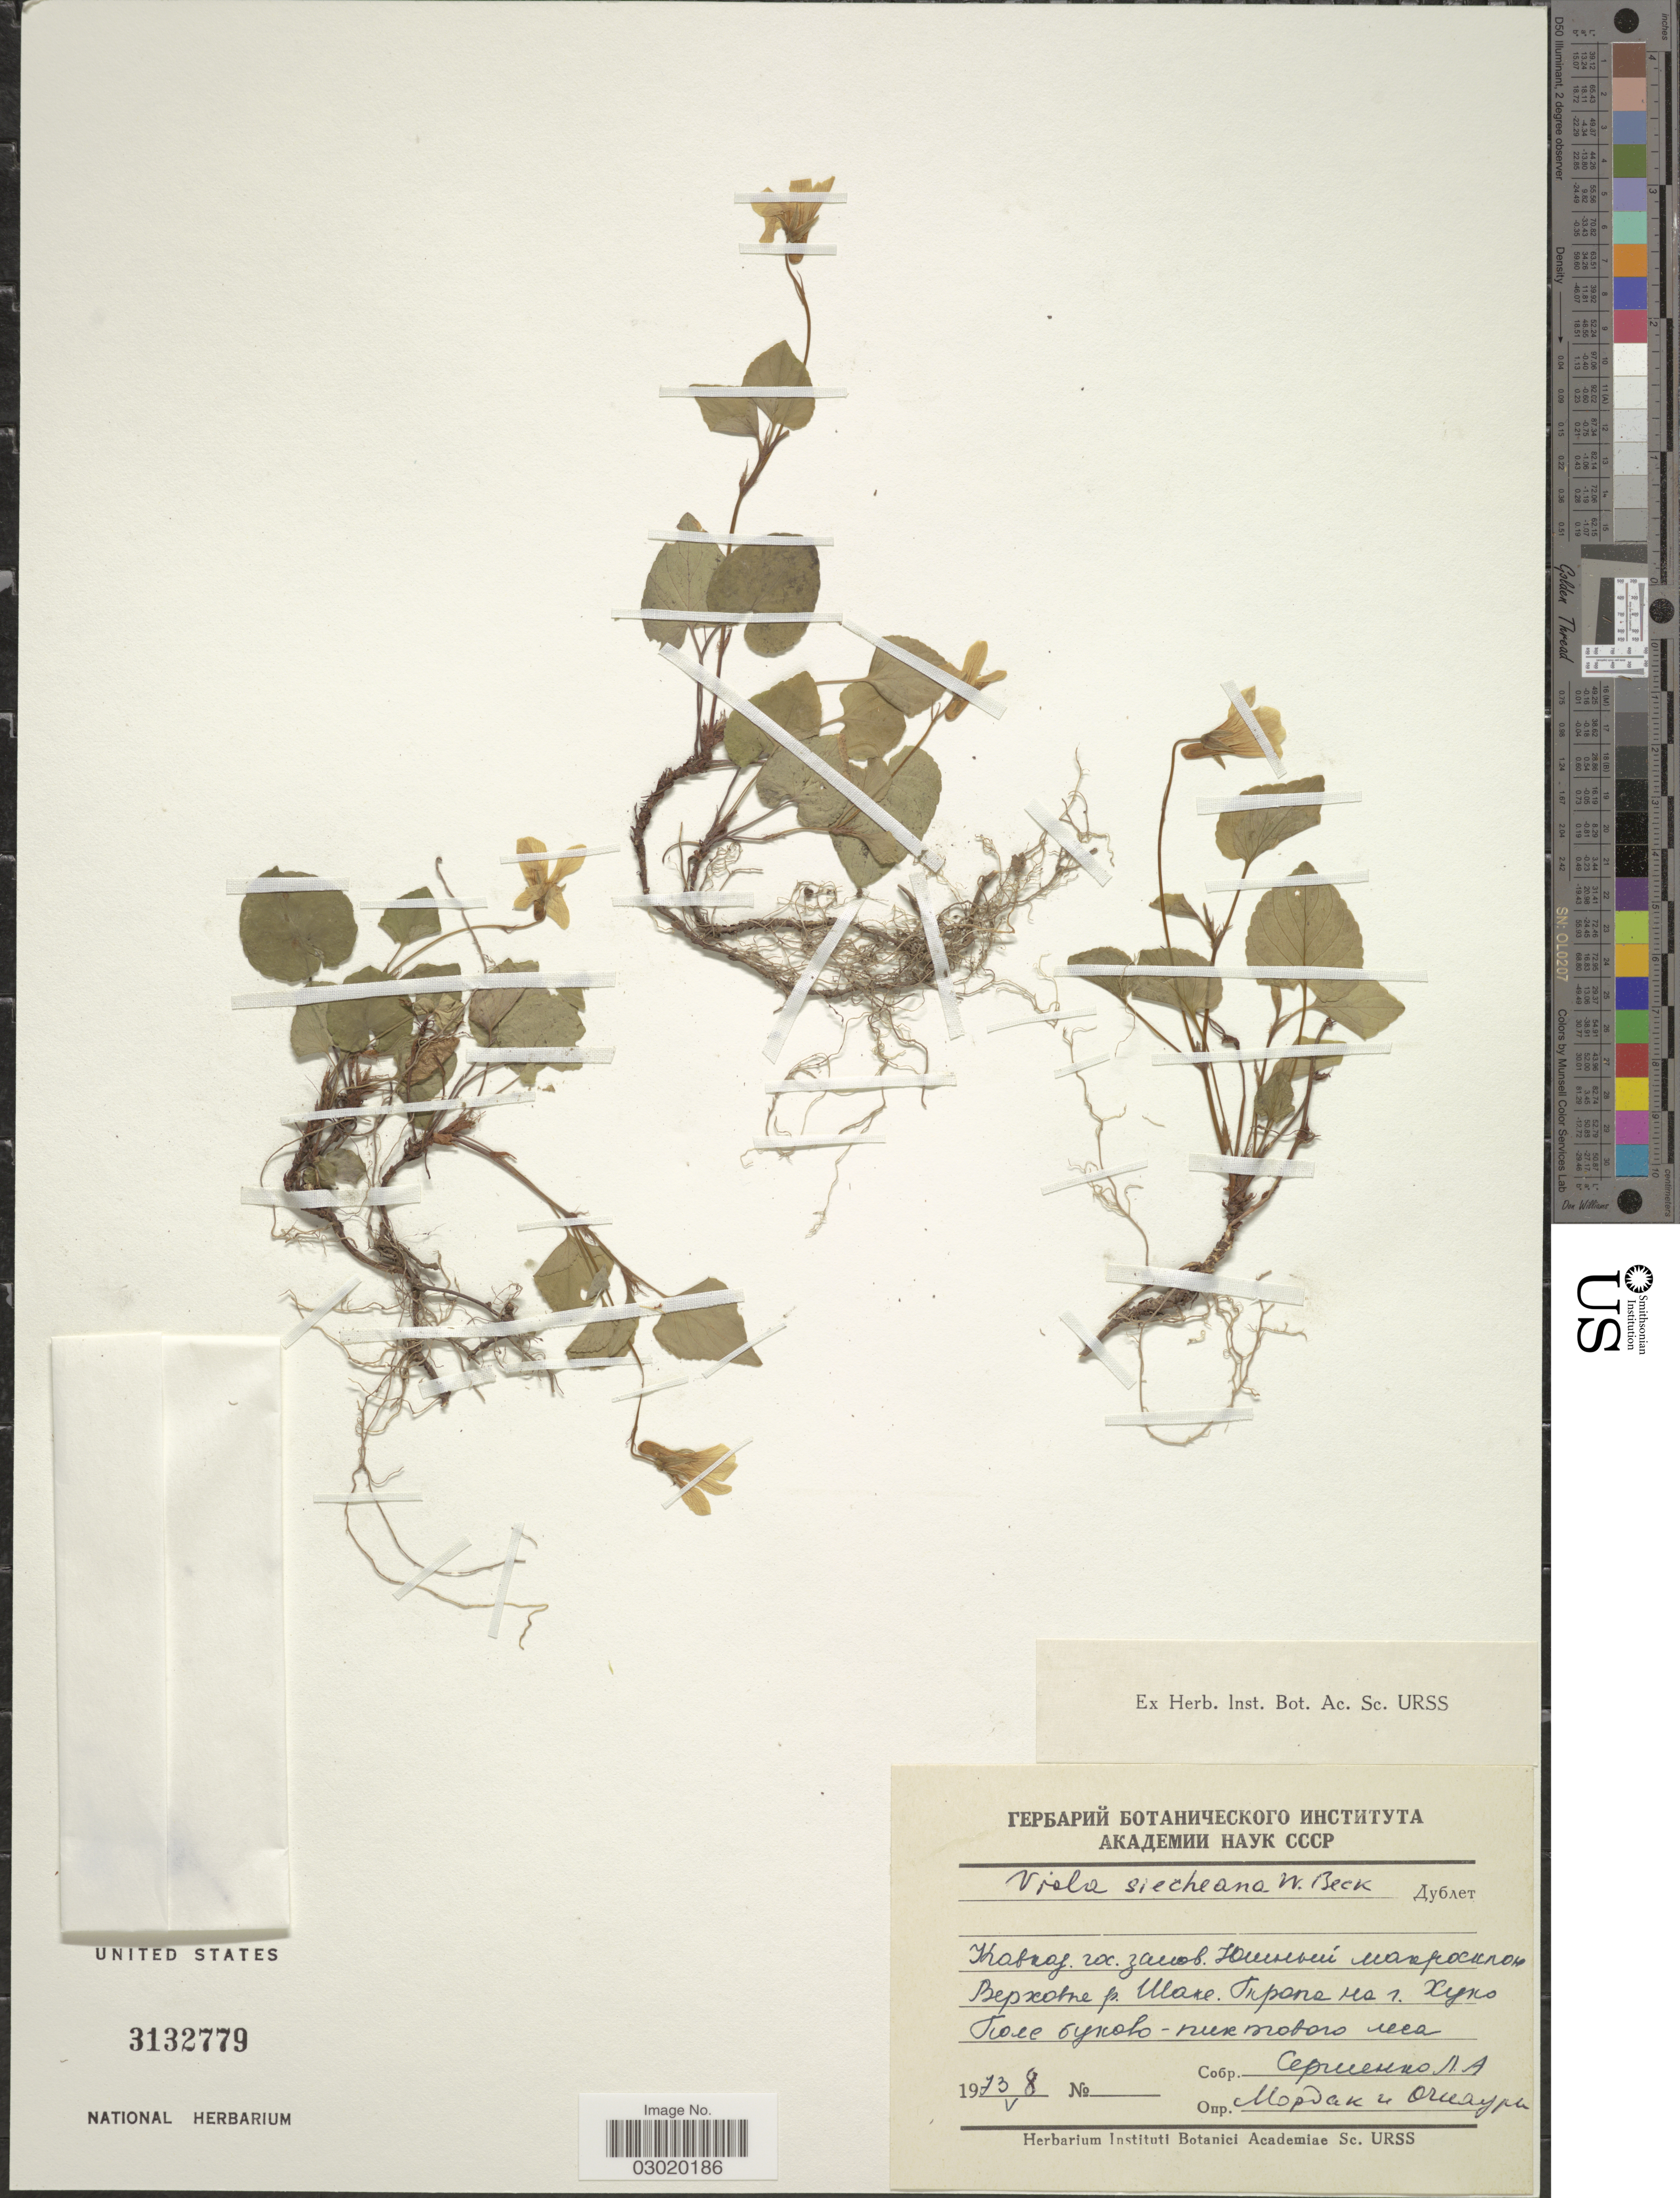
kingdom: Plantae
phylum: Tracheophyta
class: Magnoliopsida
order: Malpighiales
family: Violaceae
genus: Viola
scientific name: Viola sieheana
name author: W. Becker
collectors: L. Sergienko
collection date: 1973-05-08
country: Russian Federation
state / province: Krasnodar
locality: Shakhe River, trail to Mountain Khuko.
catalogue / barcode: US 3132779